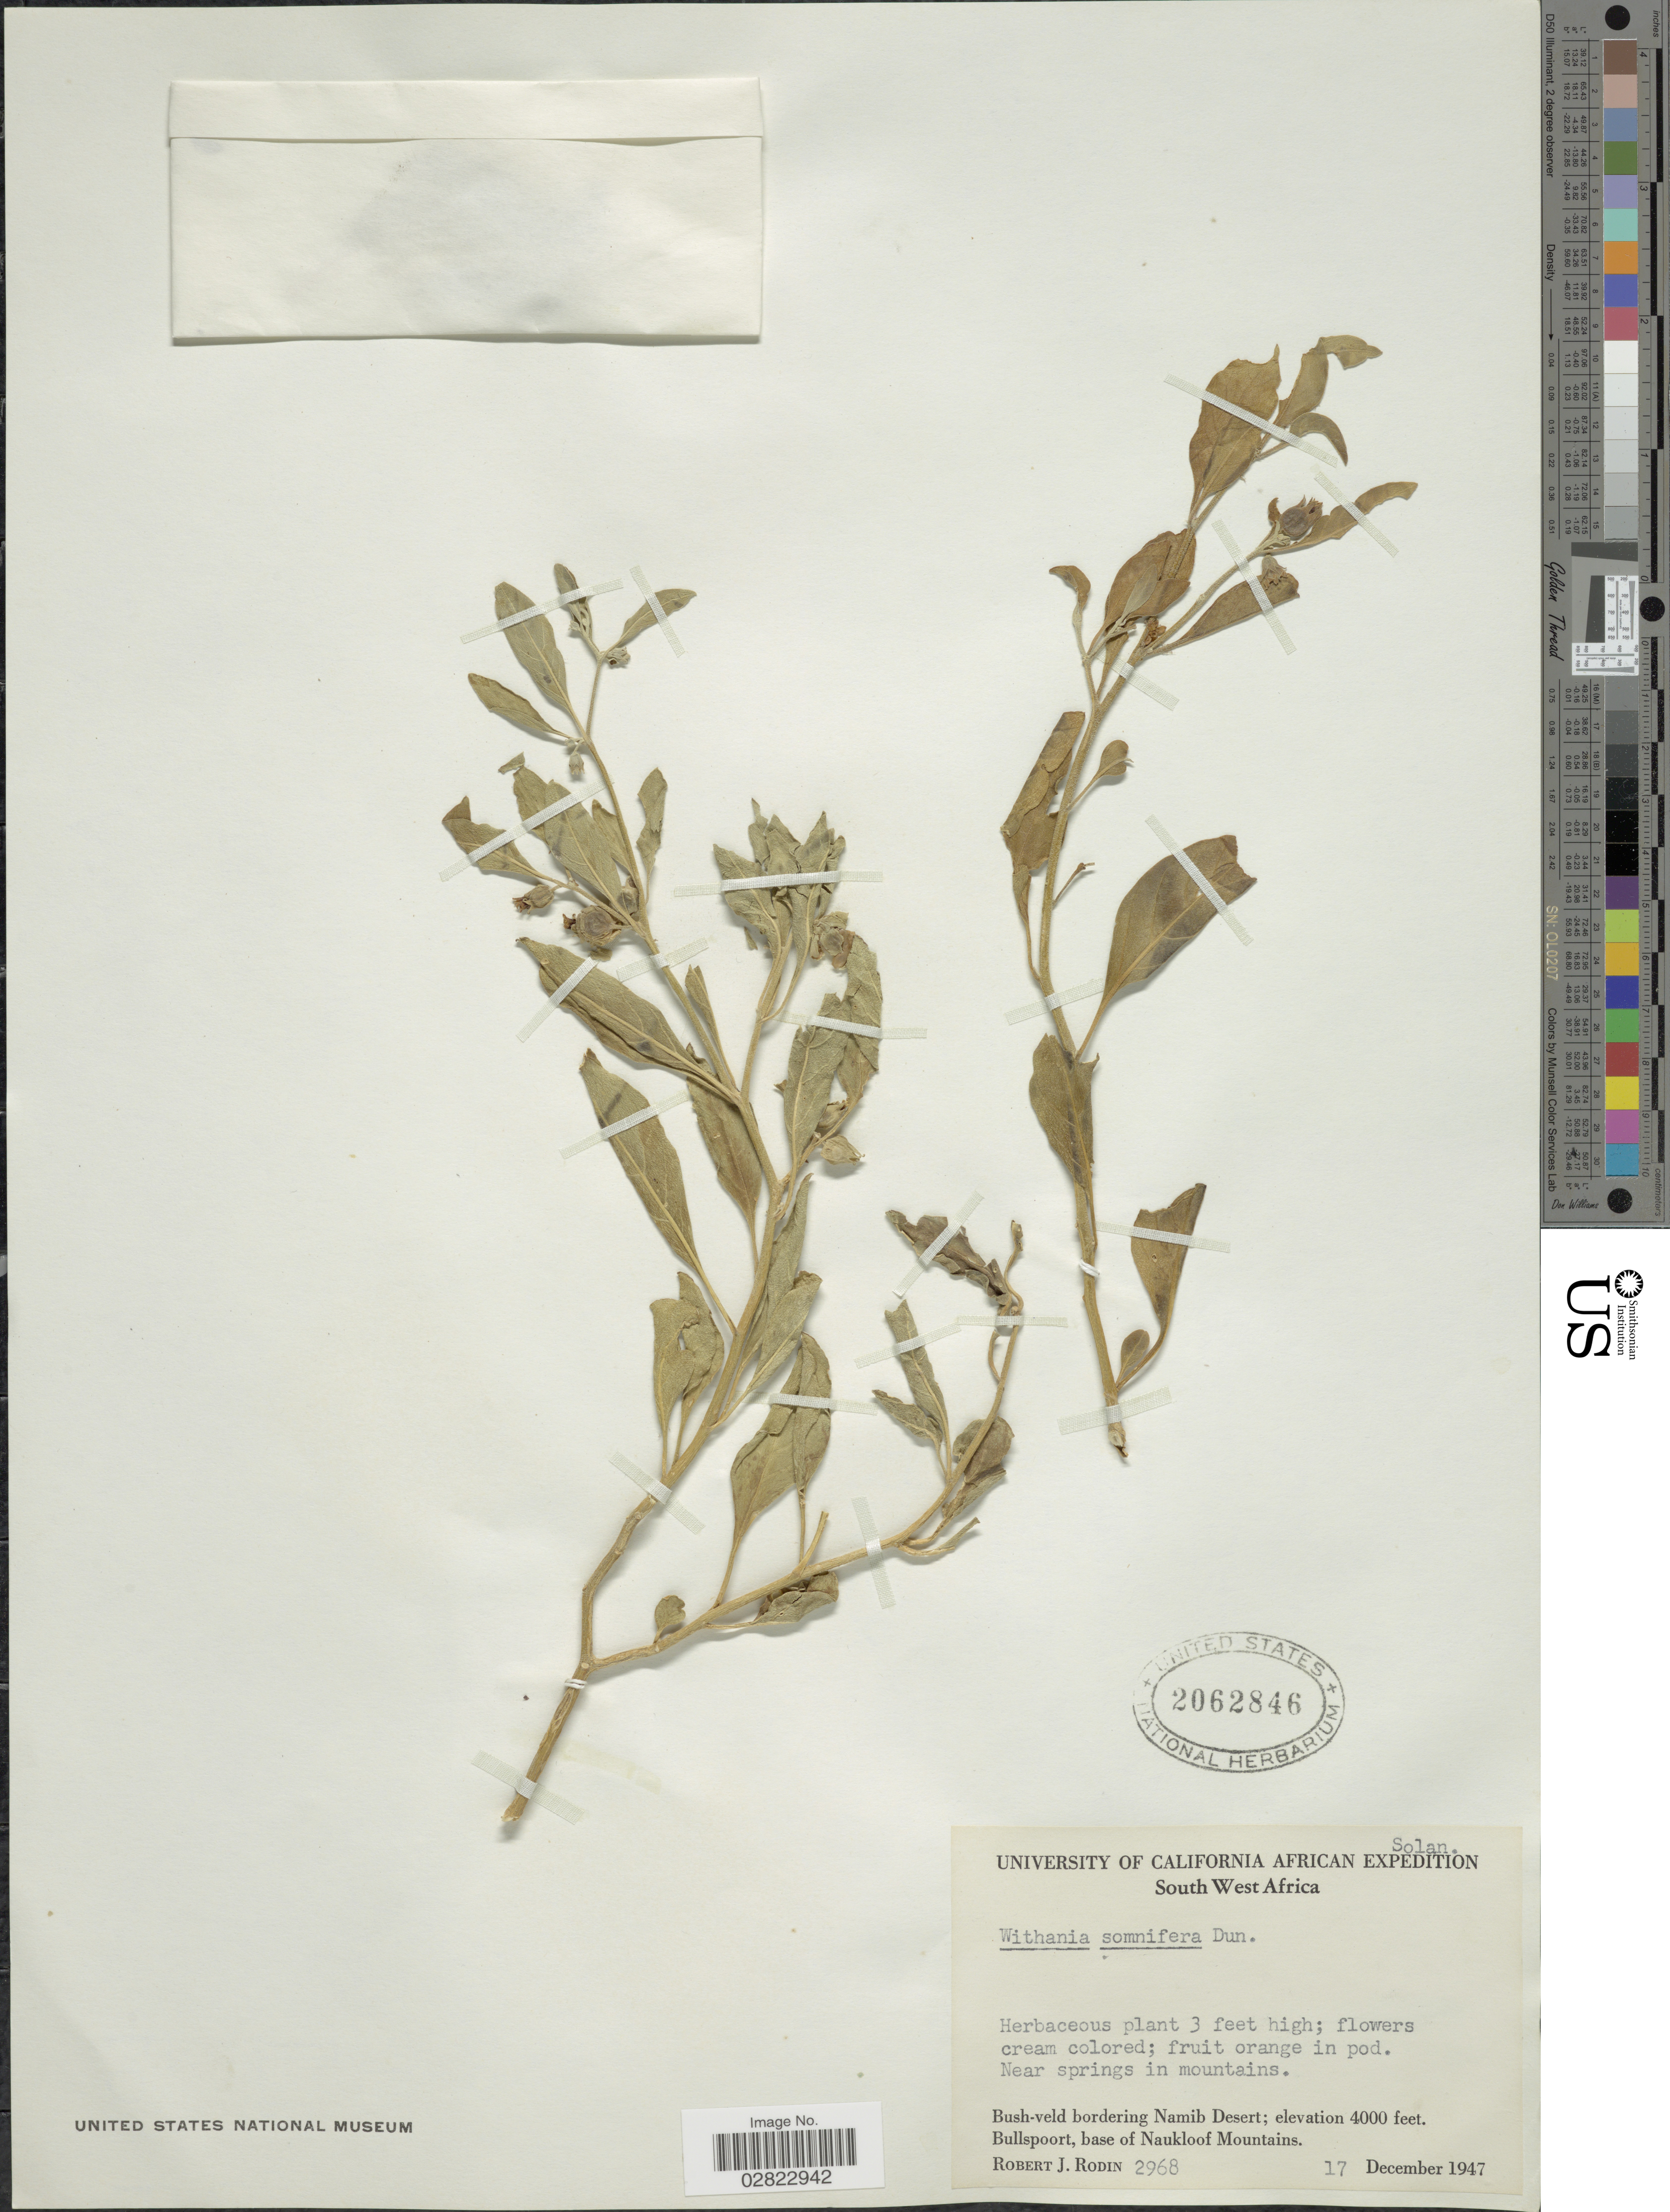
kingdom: Plantae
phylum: Tracheophyta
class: Magnoliopsida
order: Solanales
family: Solanaceae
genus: Withania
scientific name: Withania somnifera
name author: (L.) Dunal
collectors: R. J. Rodin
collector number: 2968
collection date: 1947-12-17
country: Namibia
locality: South West Africa. Bush-veld bordering Namib Desert. Bullspoort, base of Naukloof Mountains.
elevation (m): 1219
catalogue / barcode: US 2062846